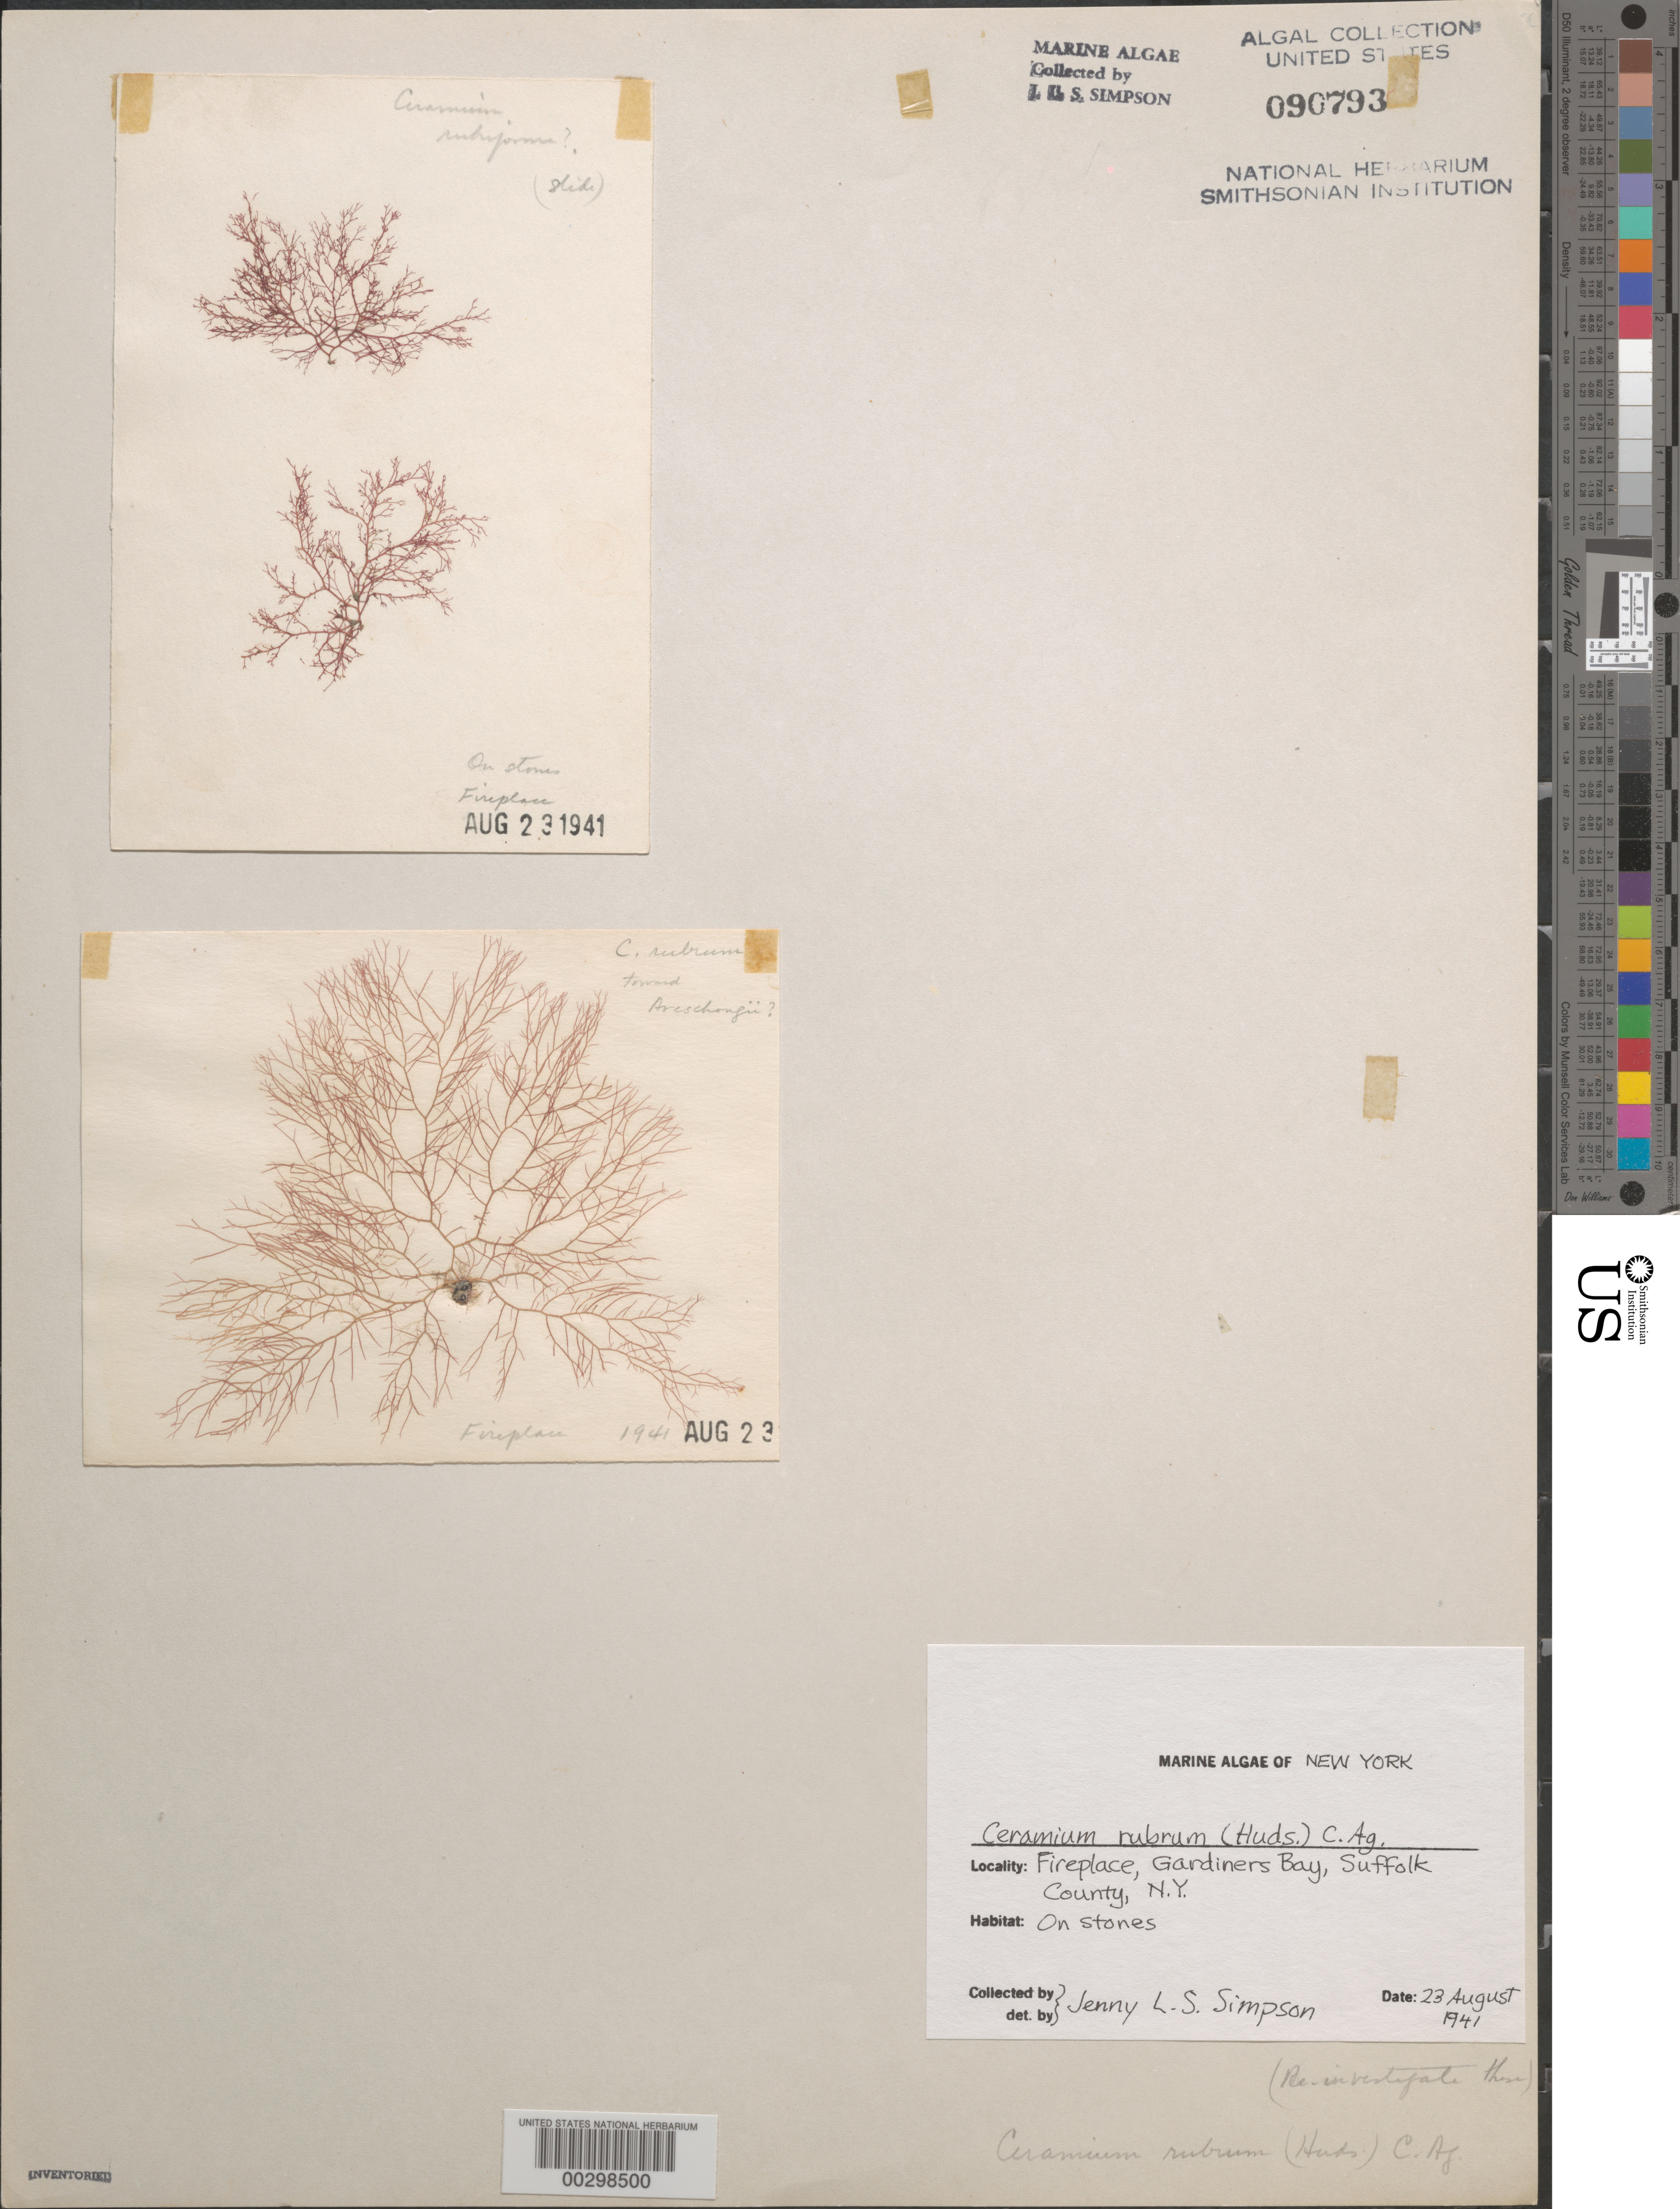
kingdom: Plantae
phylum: Rhodophyta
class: Florideophyceae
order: Ceramiales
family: Ceramiaceae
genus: Ceramium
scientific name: Ceramium rubrum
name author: C. Agardh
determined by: Simpson, J. L. S.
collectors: J. Simpson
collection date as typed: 23 Aug 1941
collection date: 1941-08-23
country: United States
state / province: New York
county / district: Suffolk County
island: Long Island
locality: Fireplace, Gardiners Bay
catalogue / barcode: US 90793